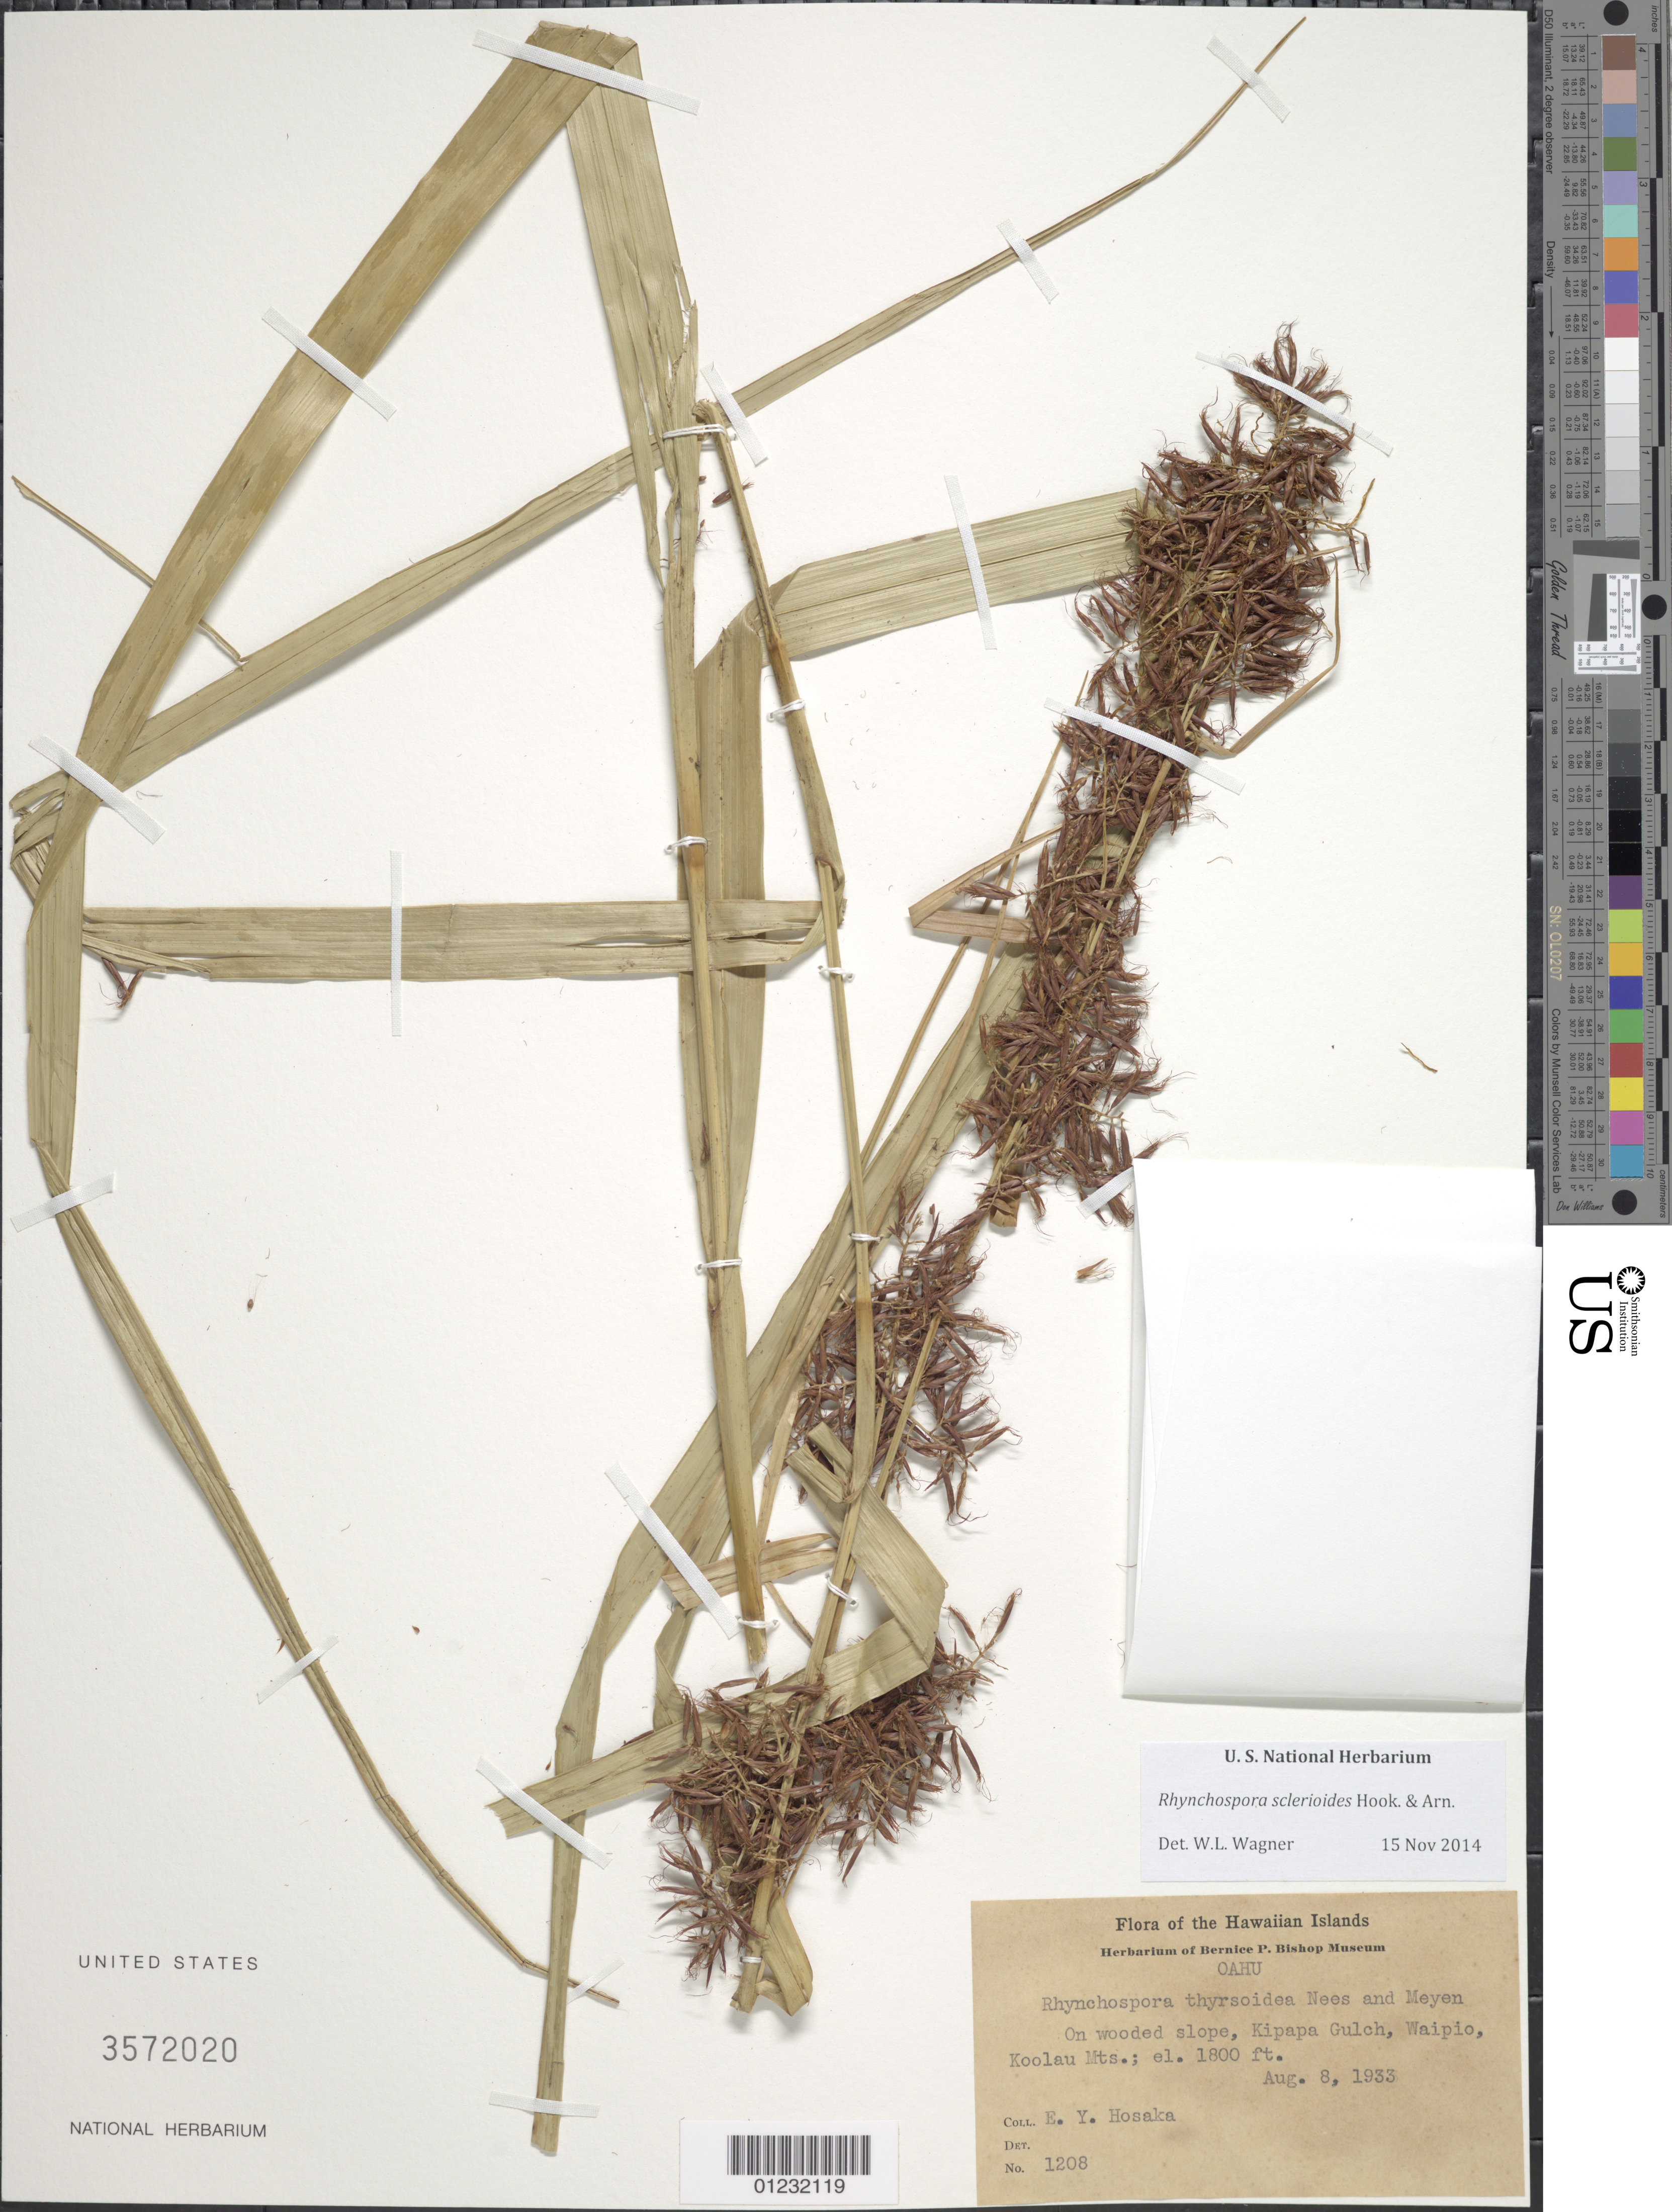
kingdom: Plantae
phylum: Tracheophyta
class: Liliopsida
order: Poales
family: Cyperaceae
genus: Rhynchospora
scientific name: Rhynchospora sclerioides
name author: Hook. & Arn.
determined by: Wagner, W. L., (BOT), Smithsonian Institution - National Museum of Natural History (UNITED STATES)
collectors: E. Y. Hosaka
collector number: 1208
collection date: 1933-08-08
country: United States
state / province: Hawaii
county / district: Honolulu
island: Oahu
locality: Kipapa Gulch, Waipio, Koolau Mountains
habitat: On wooded slope.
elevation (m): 549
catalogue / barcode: US 3572020